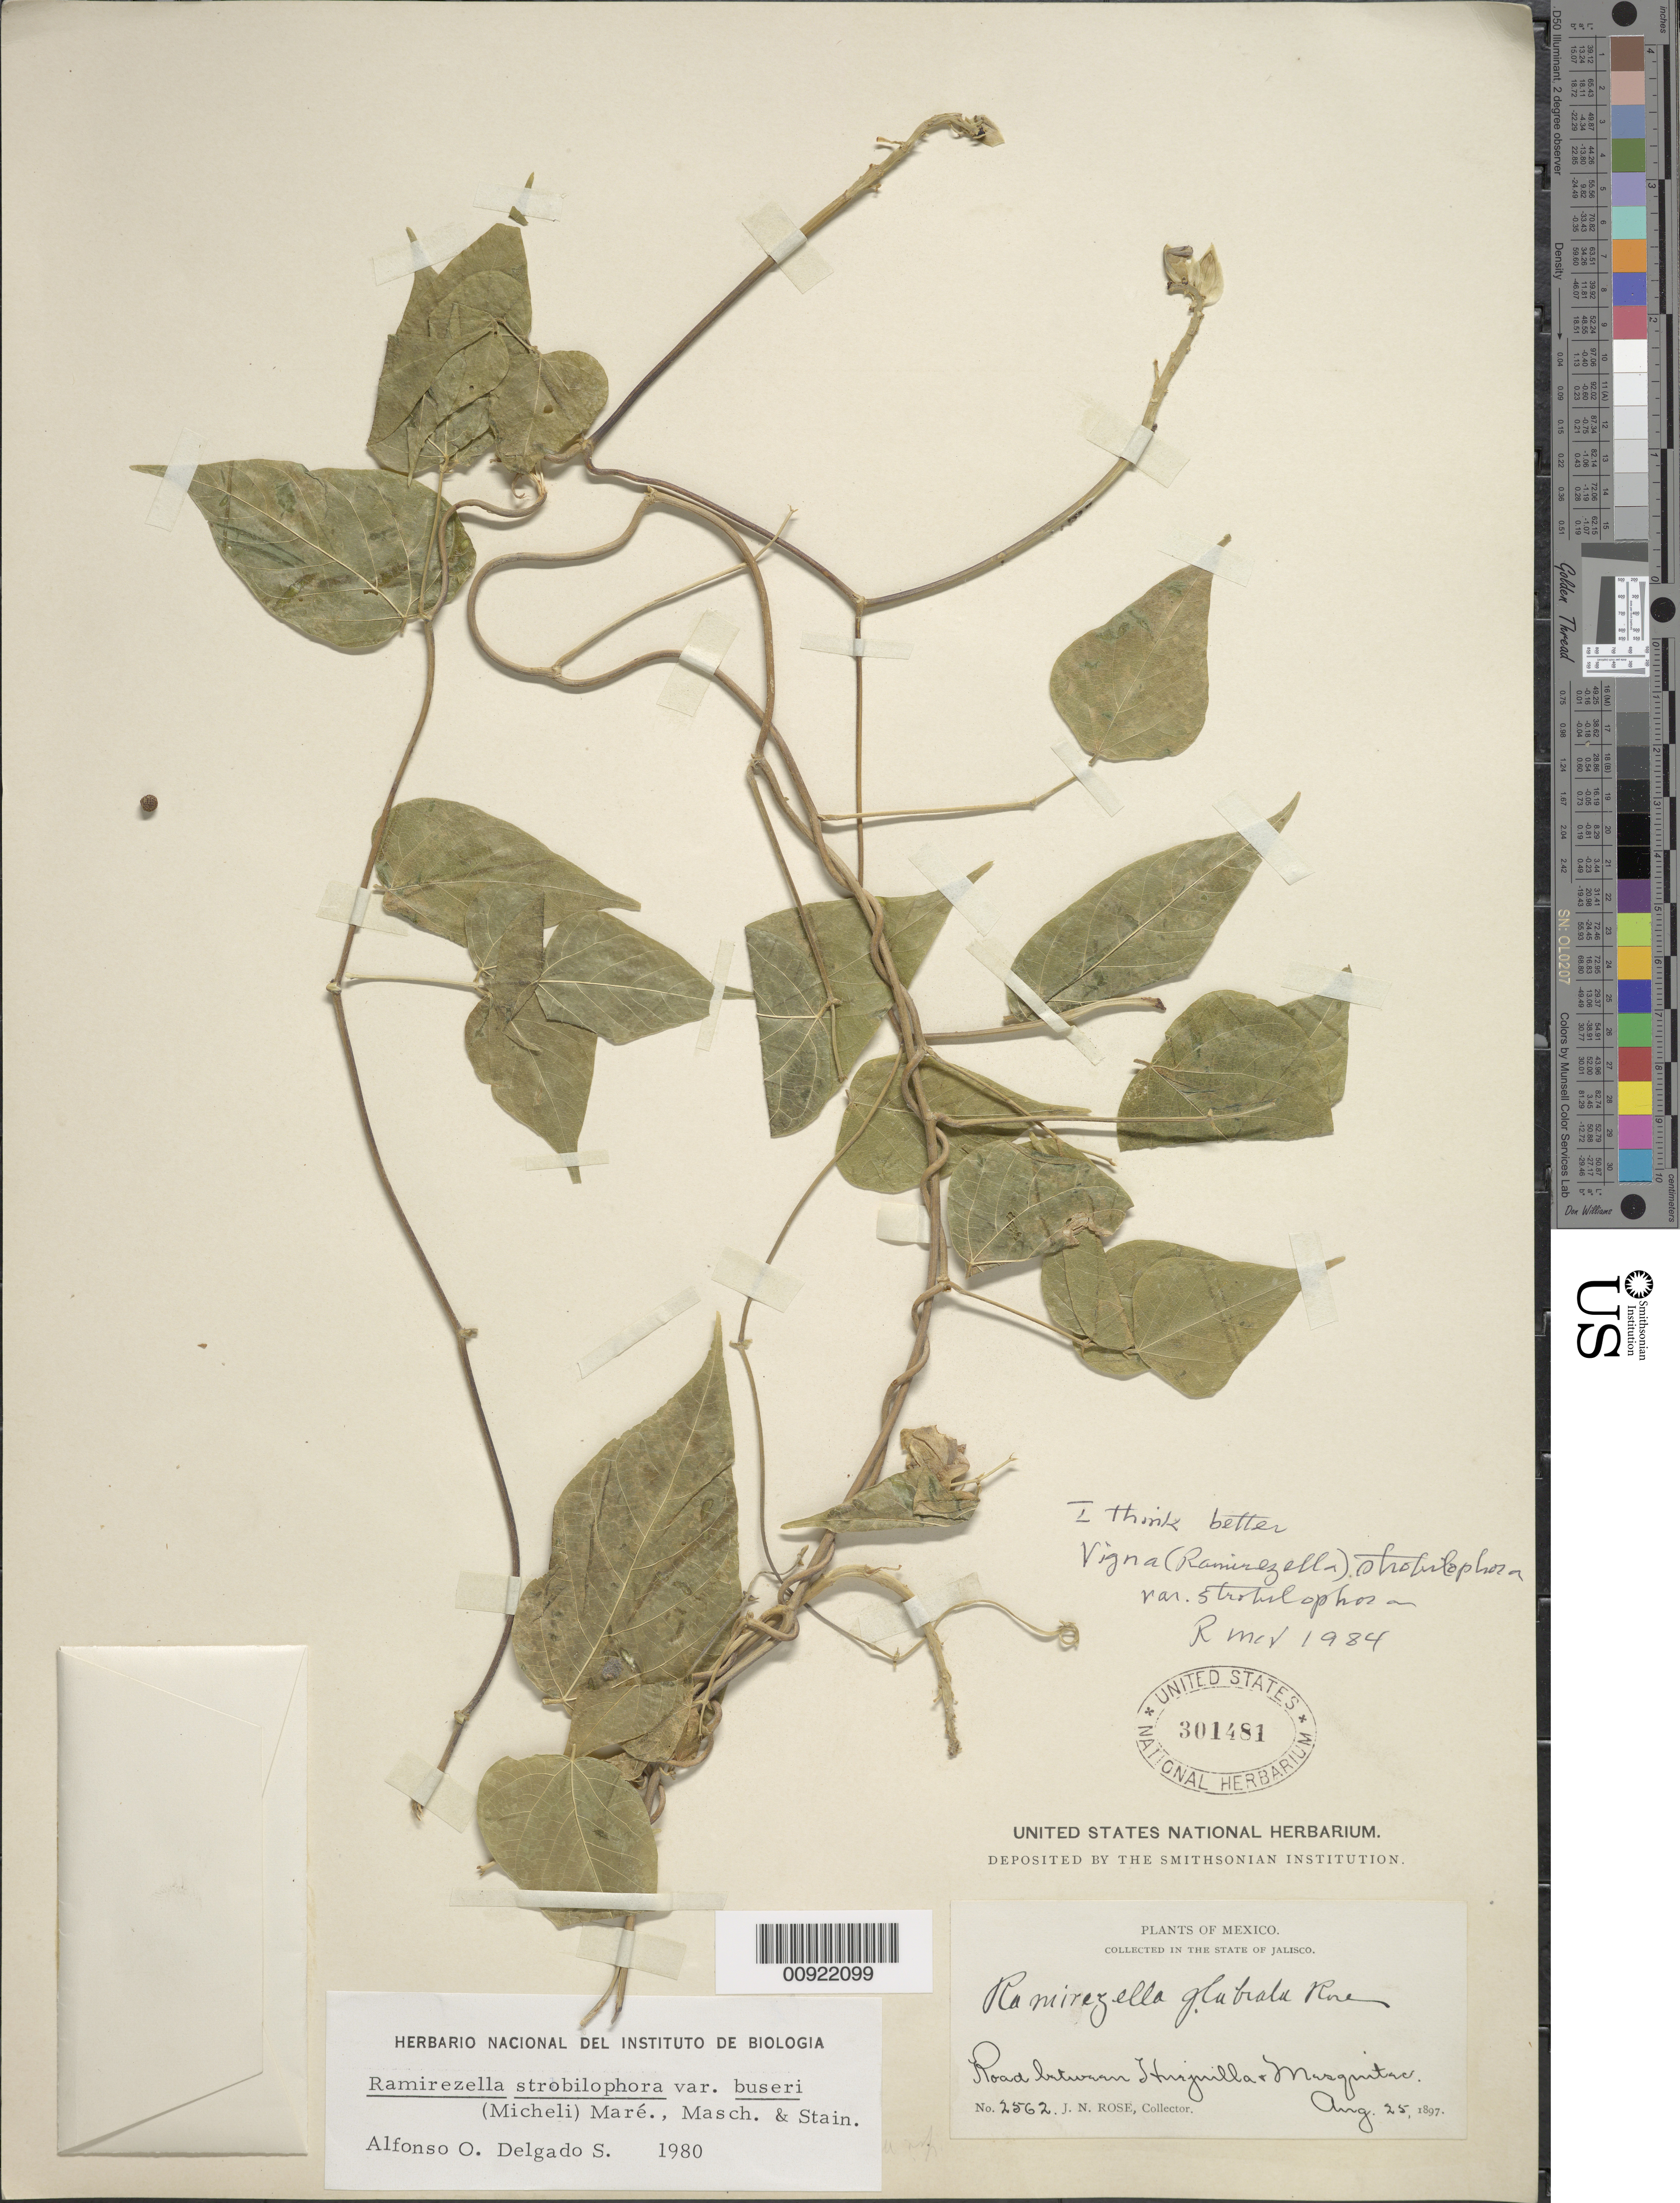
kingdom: Plantae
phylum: Tracheophyta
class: Magnoliopsida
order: Fabales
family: Fabaceae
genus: Ramirezella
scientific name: Ramirezella strobilophora var. buseri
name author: (B.L. Rob.) Rose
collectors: J. N. Rose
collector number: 2562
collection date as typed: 25 Aug 1897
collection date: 1897-08-25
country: Mexico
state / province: Jalisco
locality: Road between Higuerilla & Mesquitec.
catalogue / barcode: US 301481